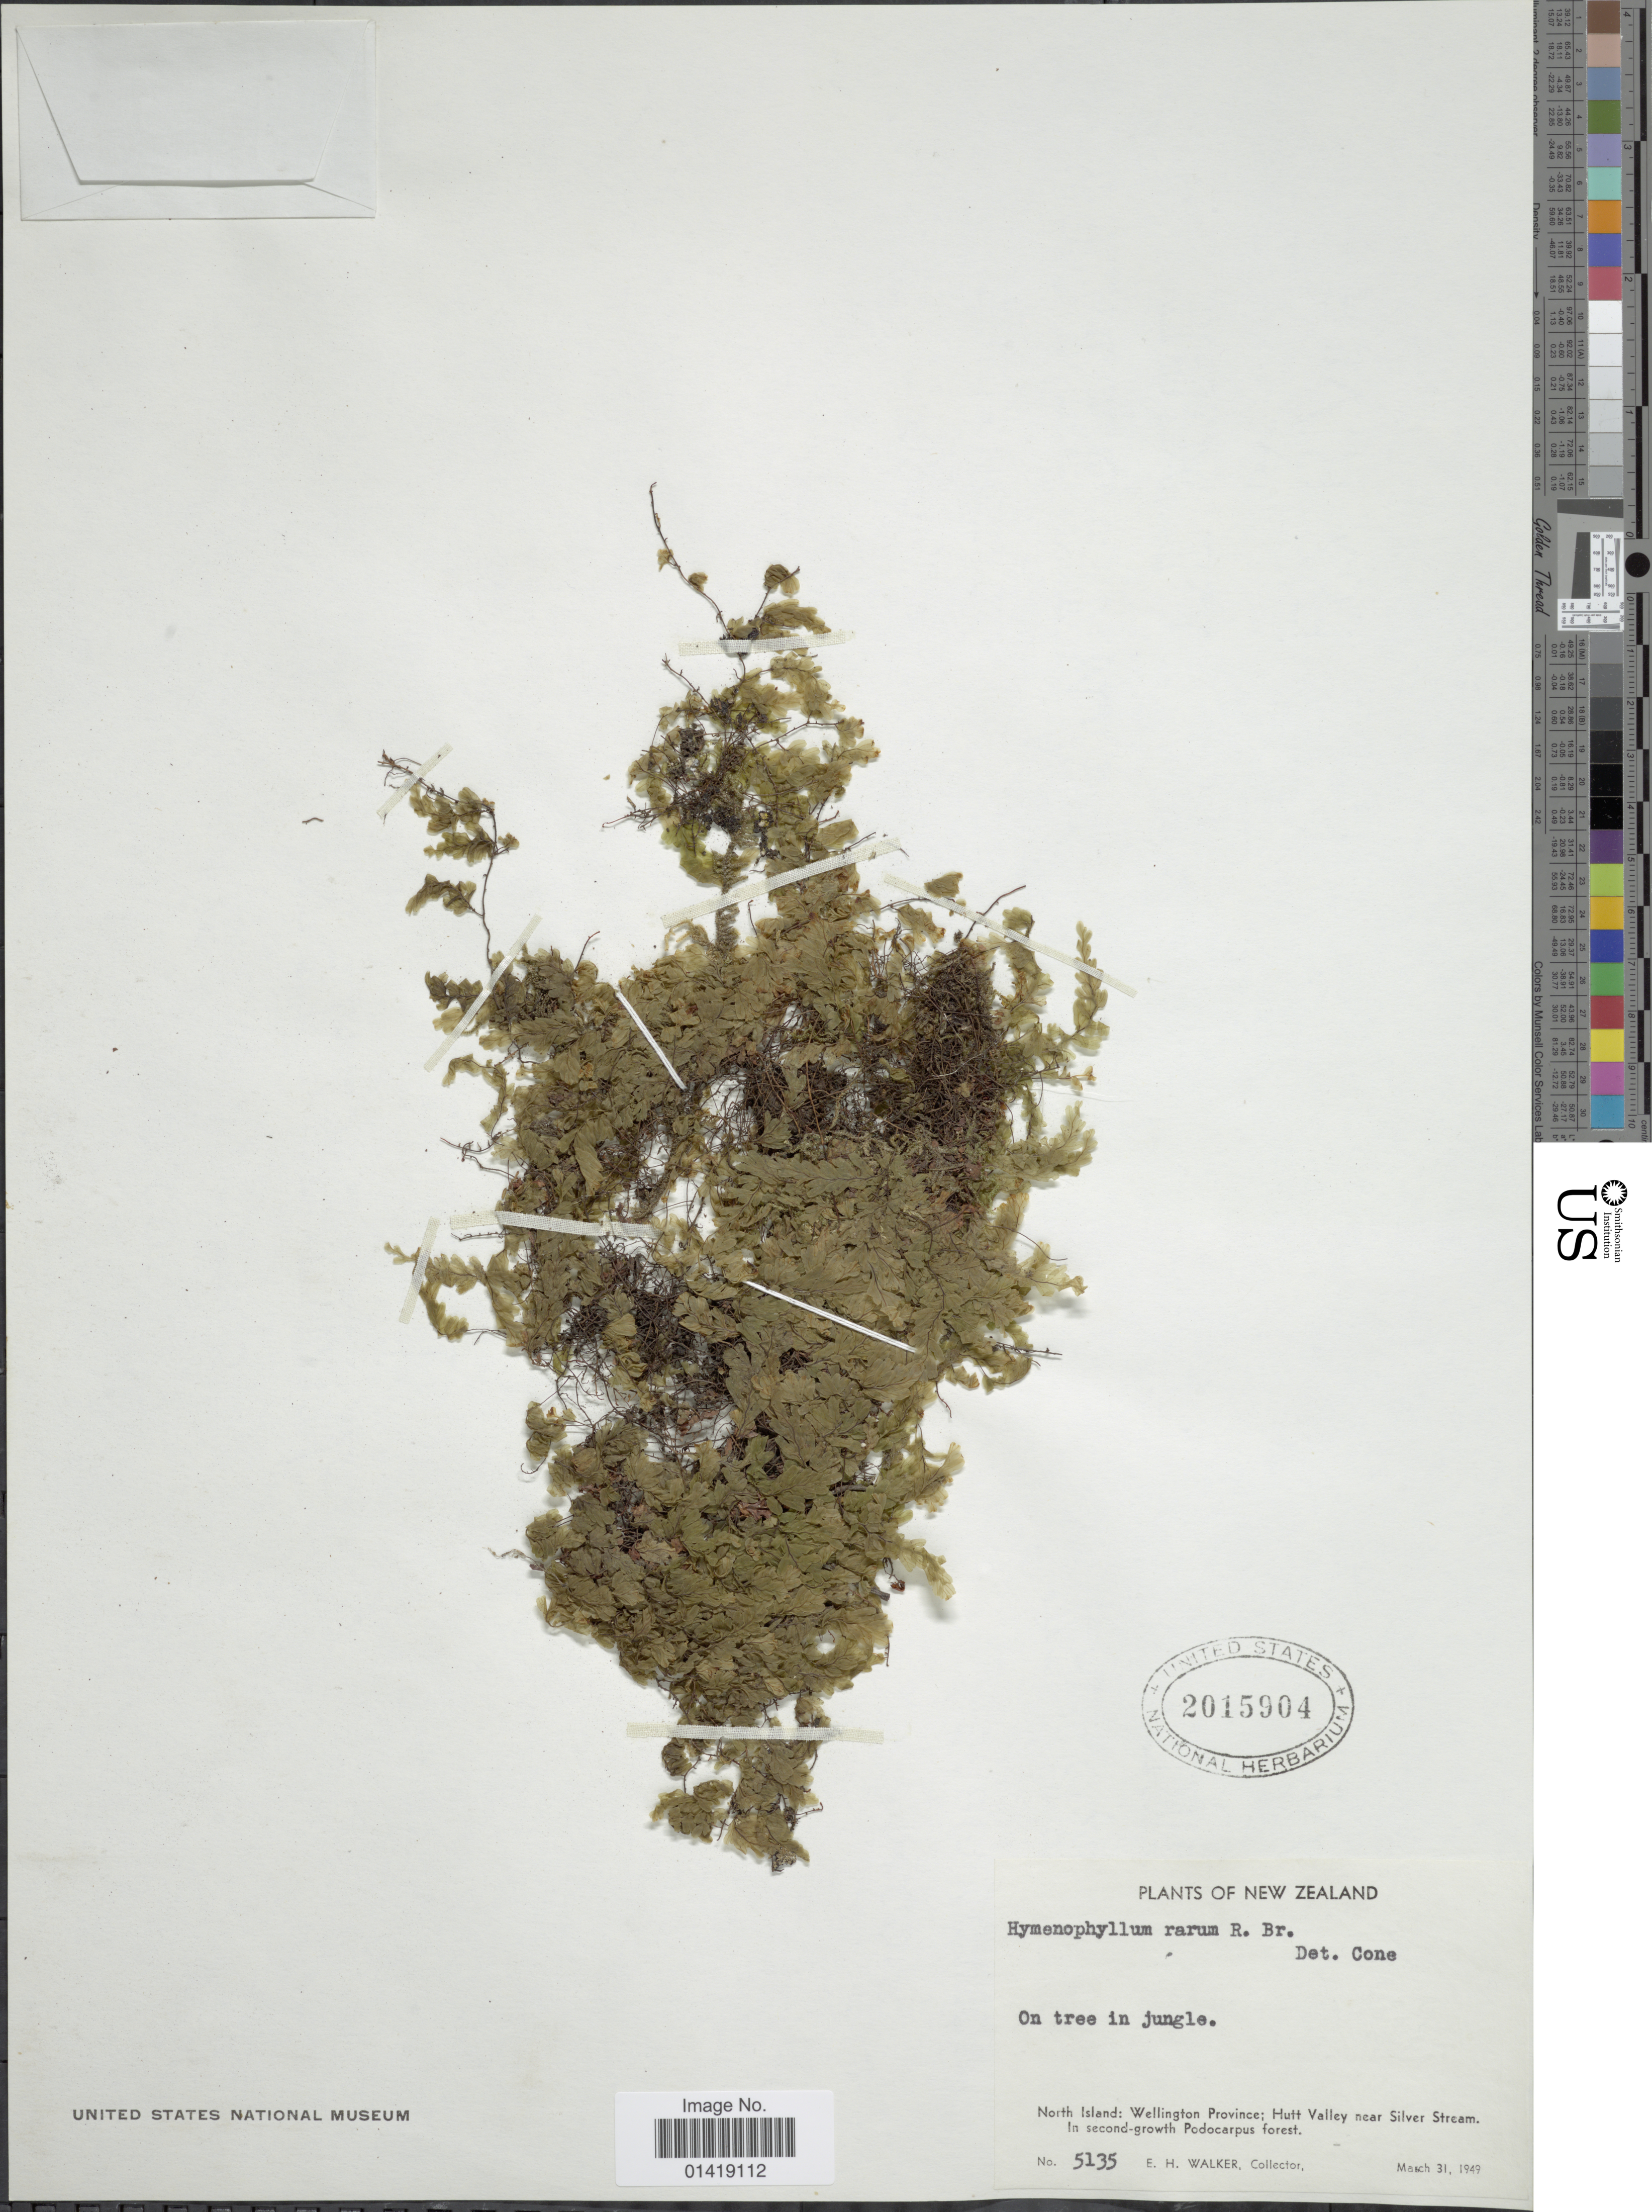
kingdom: Plantae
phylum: Tracheophyta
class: Polypodiopsida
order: Hymenophyllales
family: Hymenophyllaceae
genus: Hymenophyllum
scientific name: Hymenophyllum rarum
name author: R. Br.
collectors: E. H. Walker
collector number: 5135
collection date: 1949-03-31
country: New Zealand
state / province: Wellington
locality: North Island Wellington province; Hutt valley near Silver stream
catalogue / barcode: US 2015904